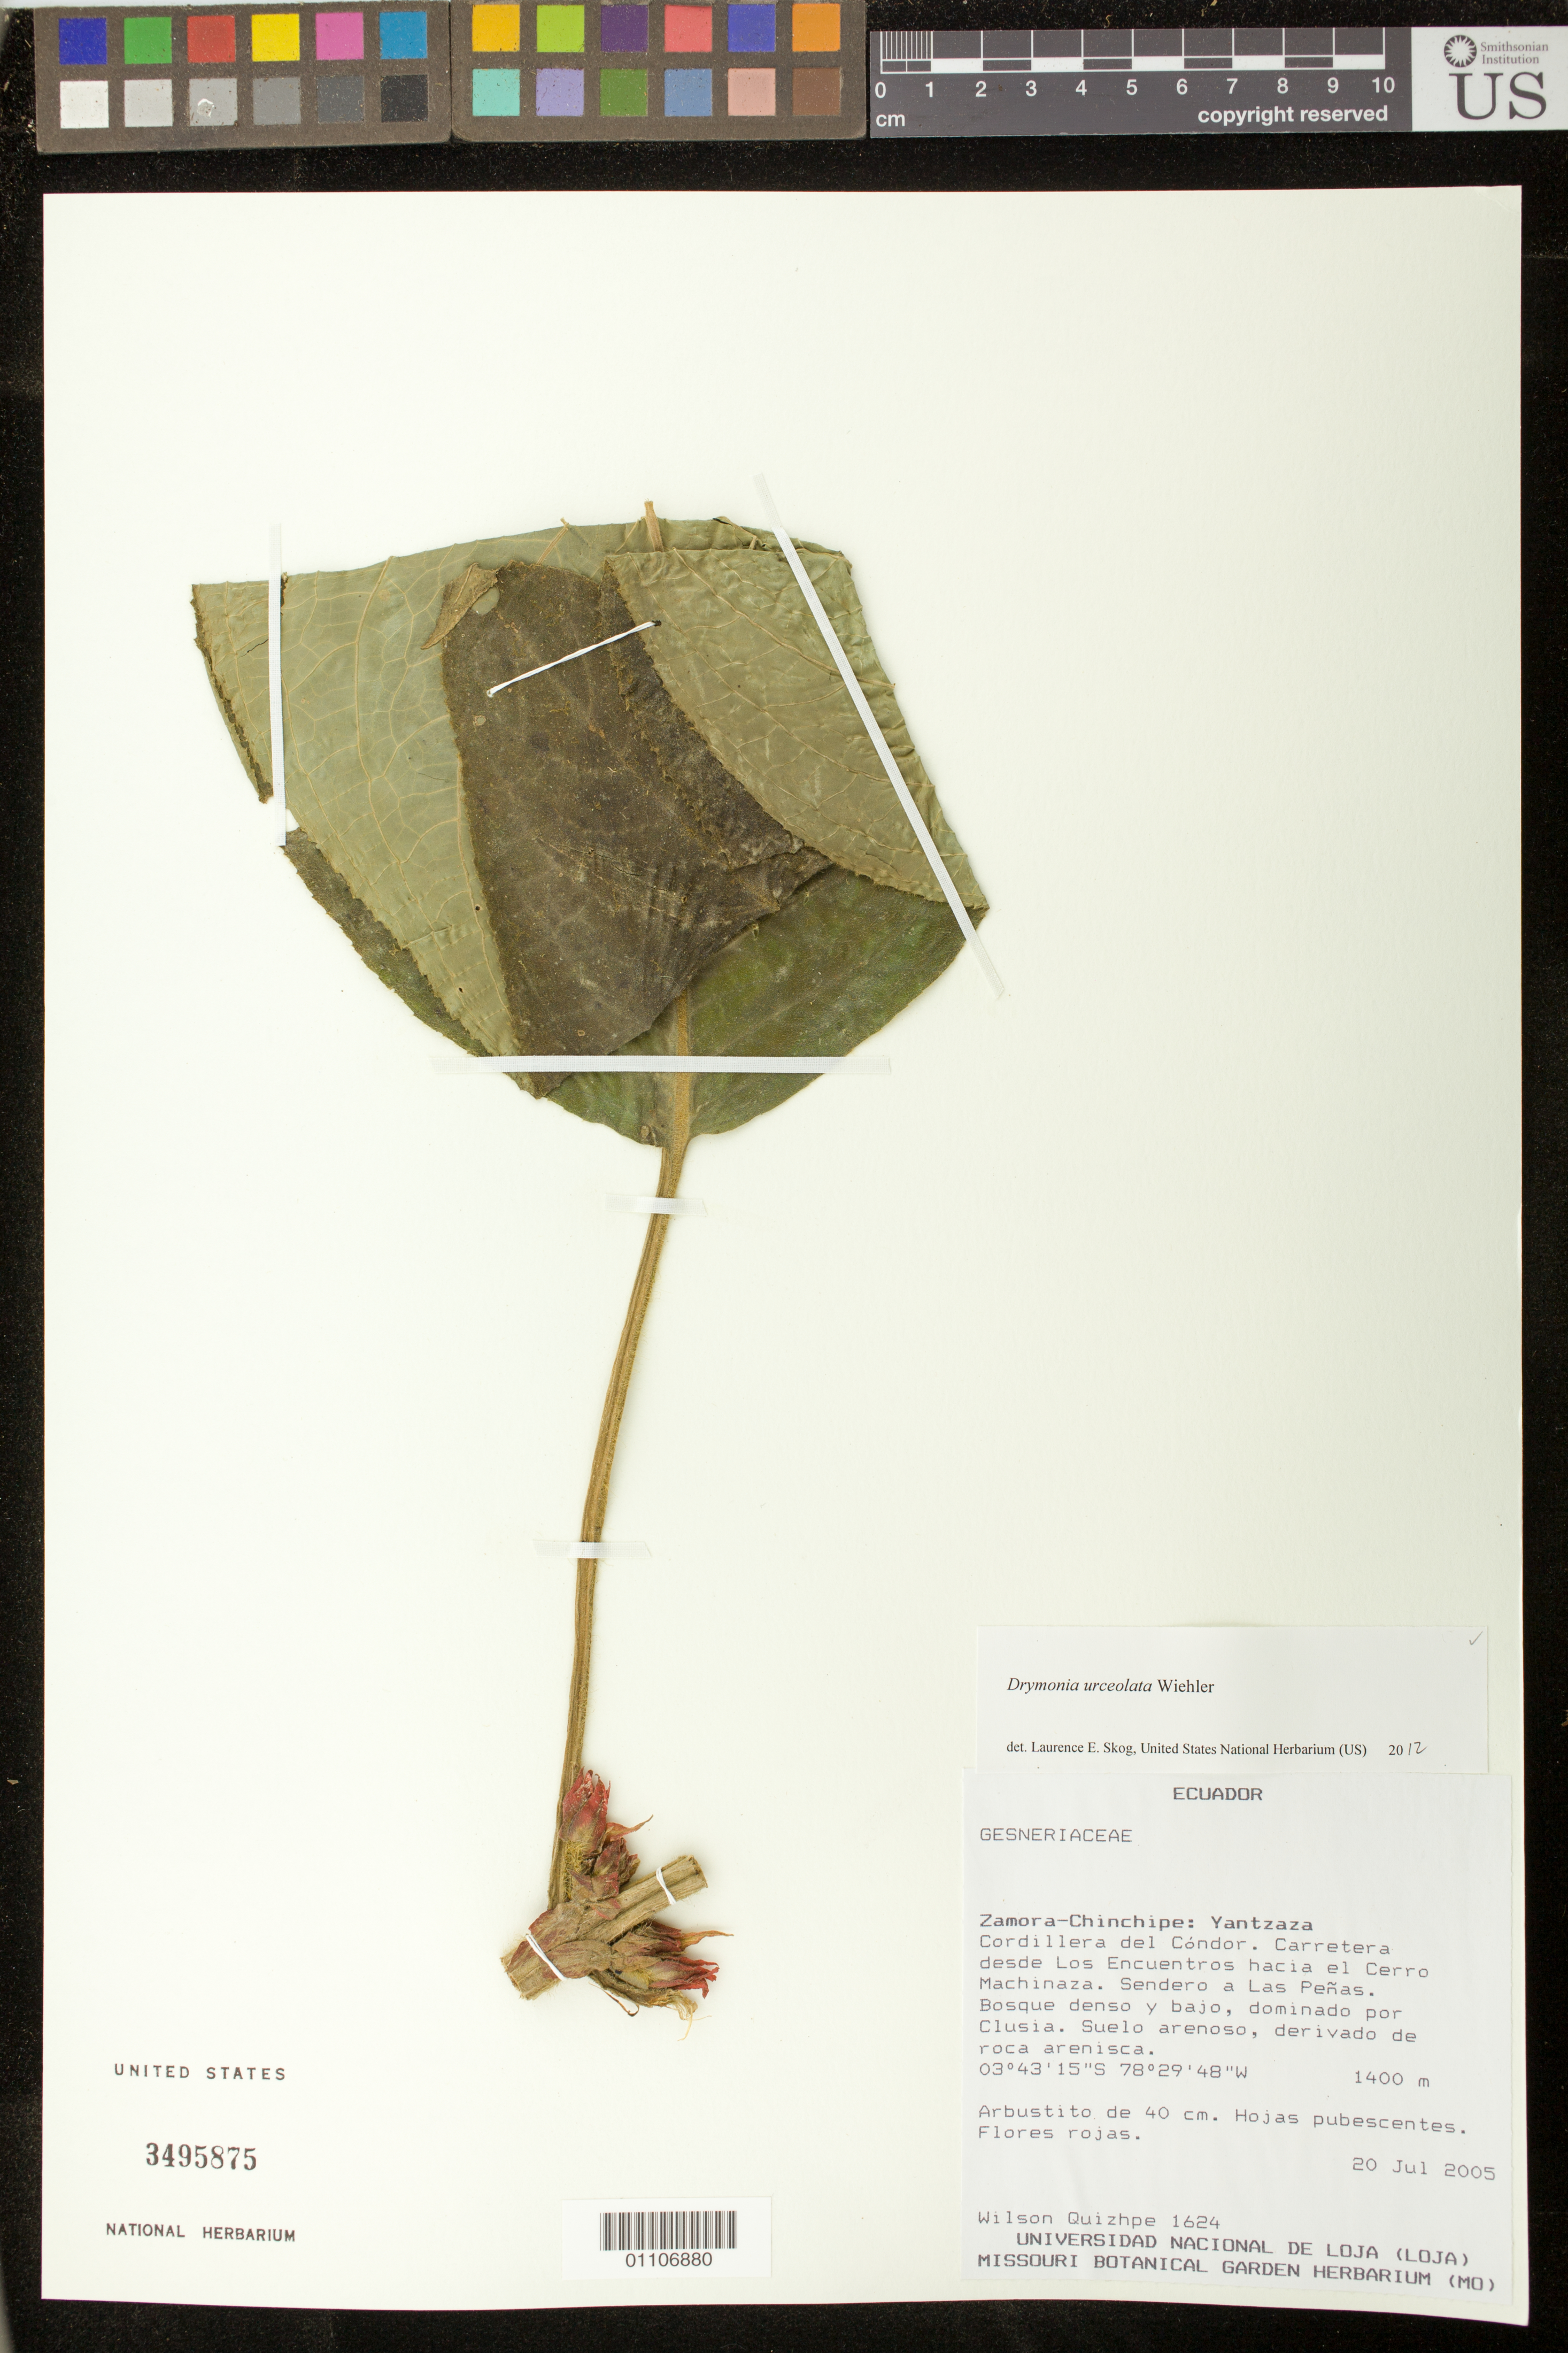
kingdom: Plantae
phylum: Tracheophyta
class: Magnoliopsida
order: Lamiales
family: Gesneriaceae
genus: Drymonia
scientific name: Drymonia urceolata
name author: Wiehler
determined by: Skog, Laurence E.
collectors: W. Quizhpe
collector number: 1624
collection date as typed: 20 Jul 2005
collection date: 2005-07-20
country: Ecuador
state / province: Zamora-Chinchipe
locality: Zamora-Chinchipe: Yantzaza. Cordillera del Cóndor. Carretera desde Los Encuentros Hacia el Cerro Machinaza. Sendero a Las Peñas.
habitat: Bosque denso y bajo, dominado por Clusia. Suelo arenoso, derivado de roca arenisca.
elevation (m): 1400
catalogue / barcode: US 3495875